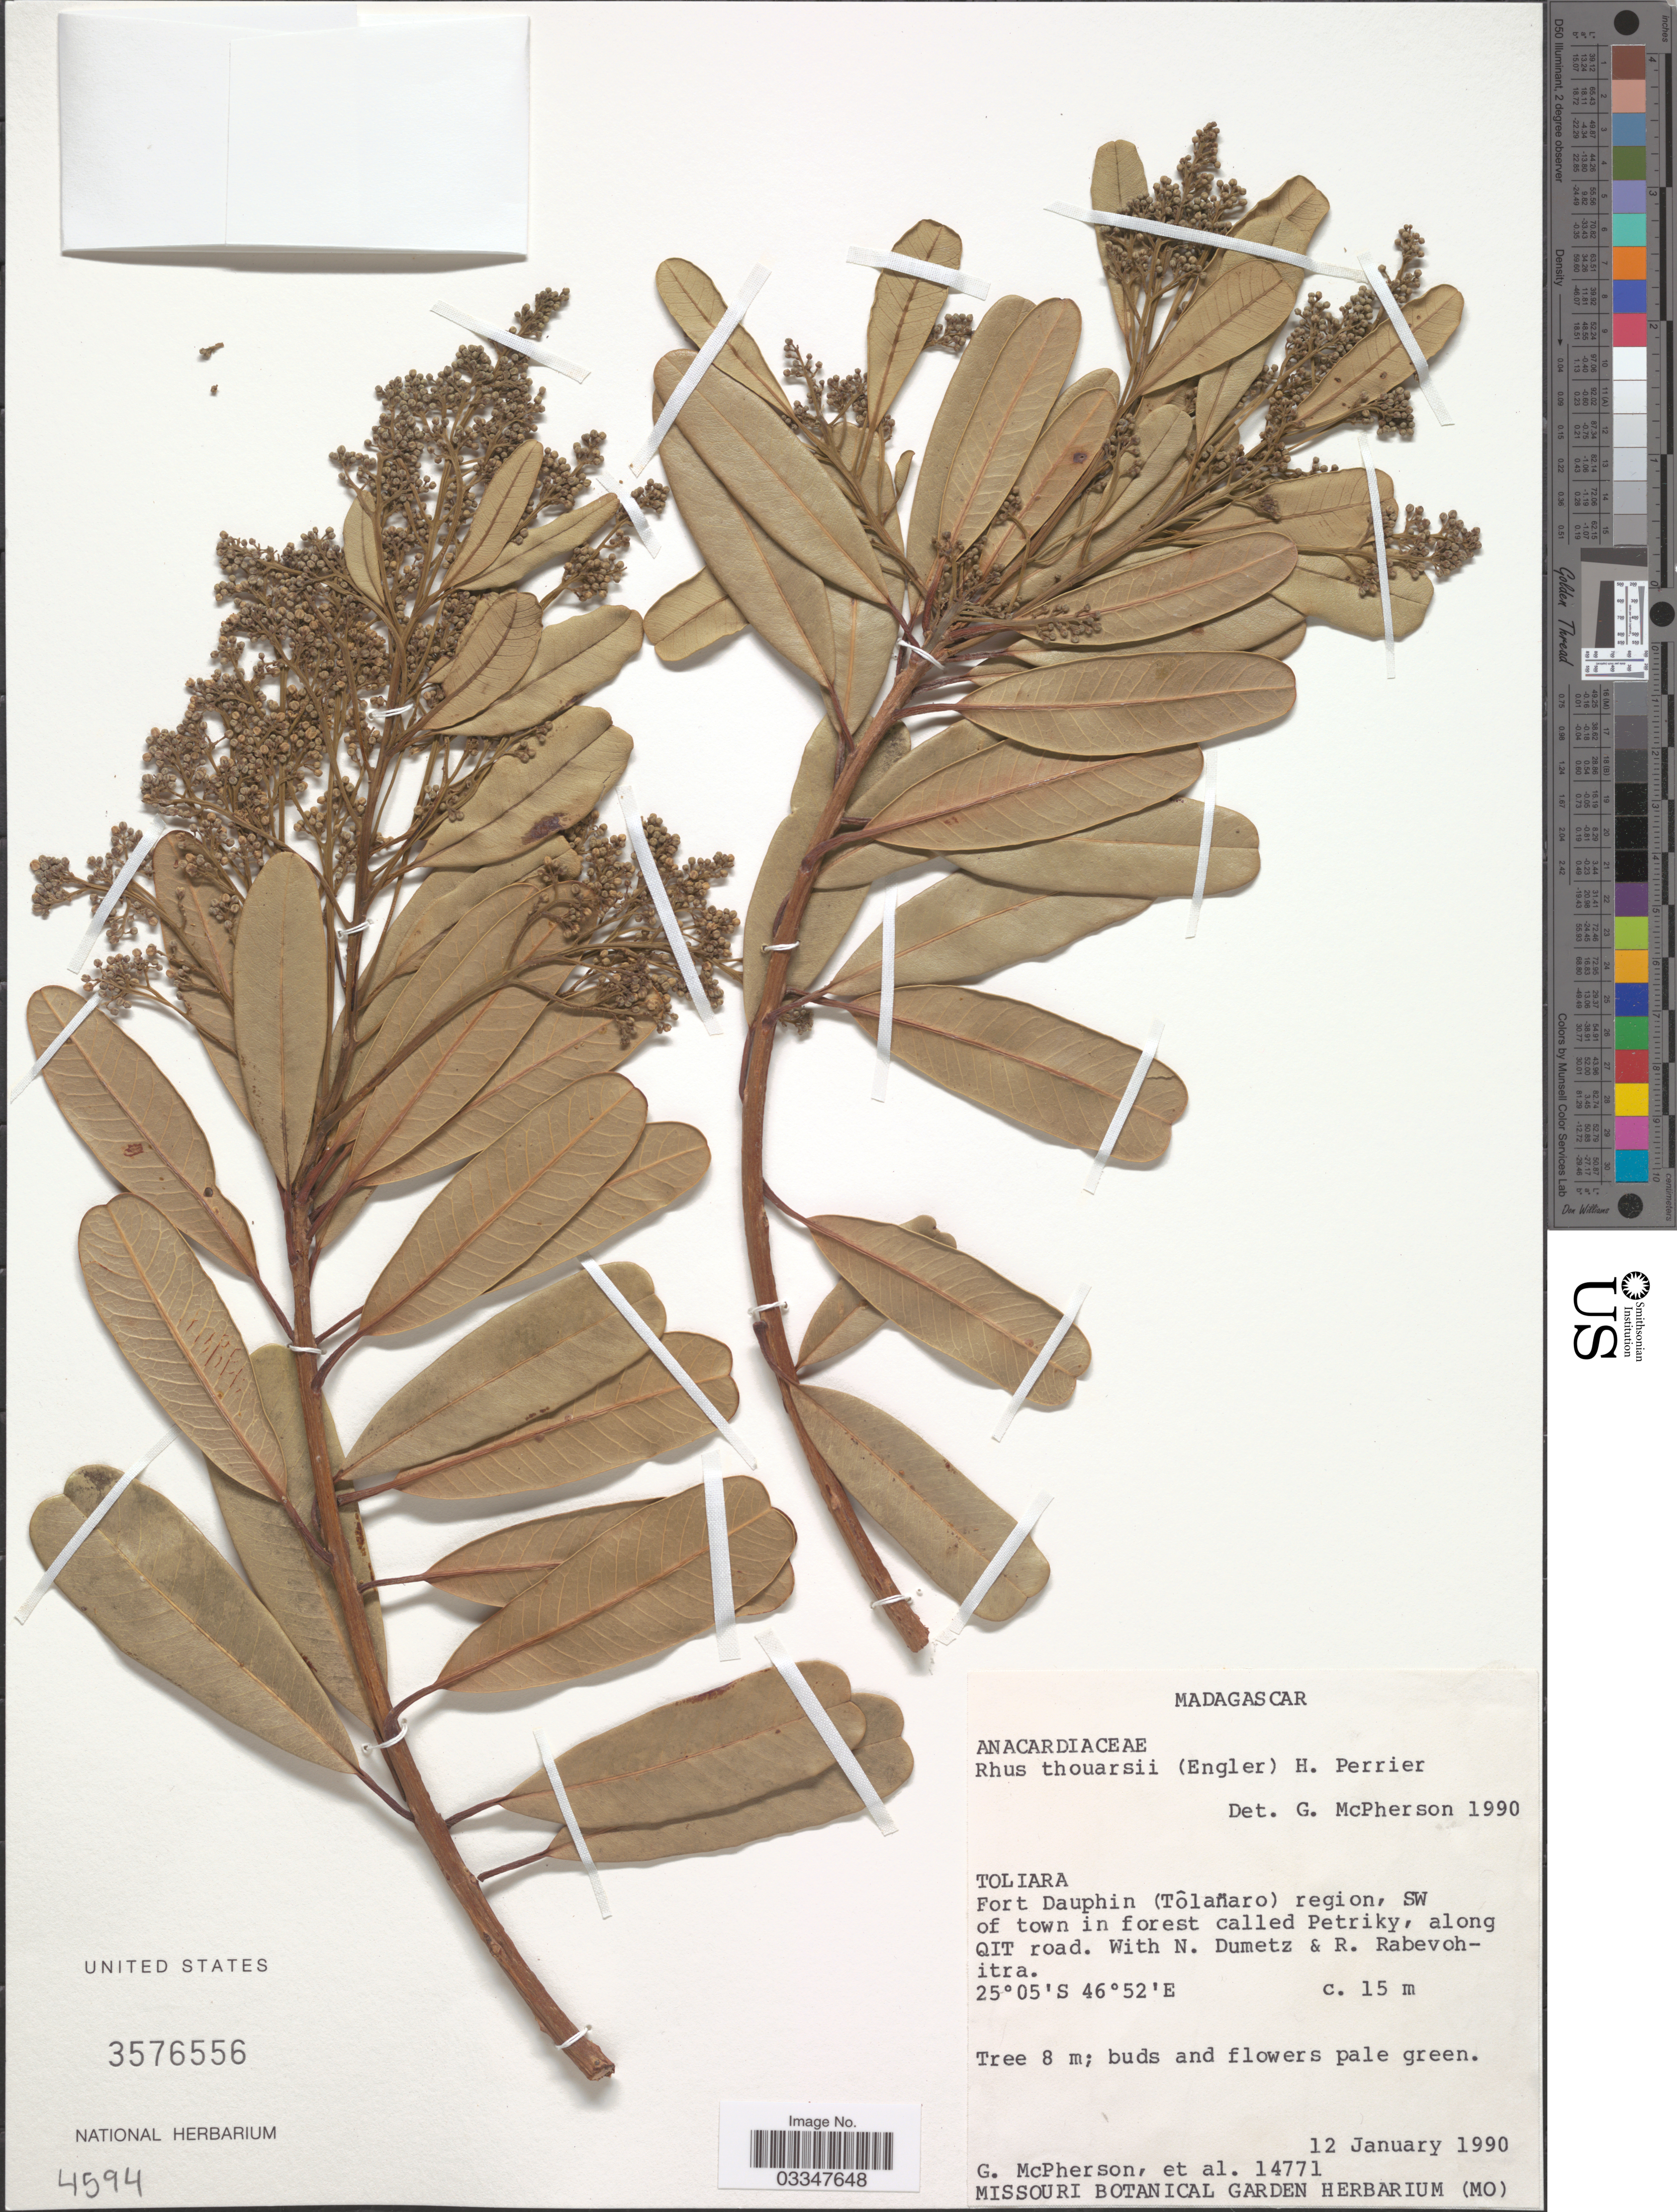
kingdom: Plantae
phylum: Tracheophyta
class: Magnoliopsida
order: Sapindales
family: Anacardiaceae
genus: Rhus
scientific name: Rhus thouarsii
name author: (Engl.) H. Perrier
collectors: G. McPherson, N. Dumetz & R. Rabevohitra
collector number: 14771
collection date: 1990-01-12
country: Madagascar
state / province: Anosy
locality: Fort Dauphin (Tôlanaro) region, SW of town in forest called Petriky, along QIT road.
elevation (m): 15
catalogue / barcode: US 3576556